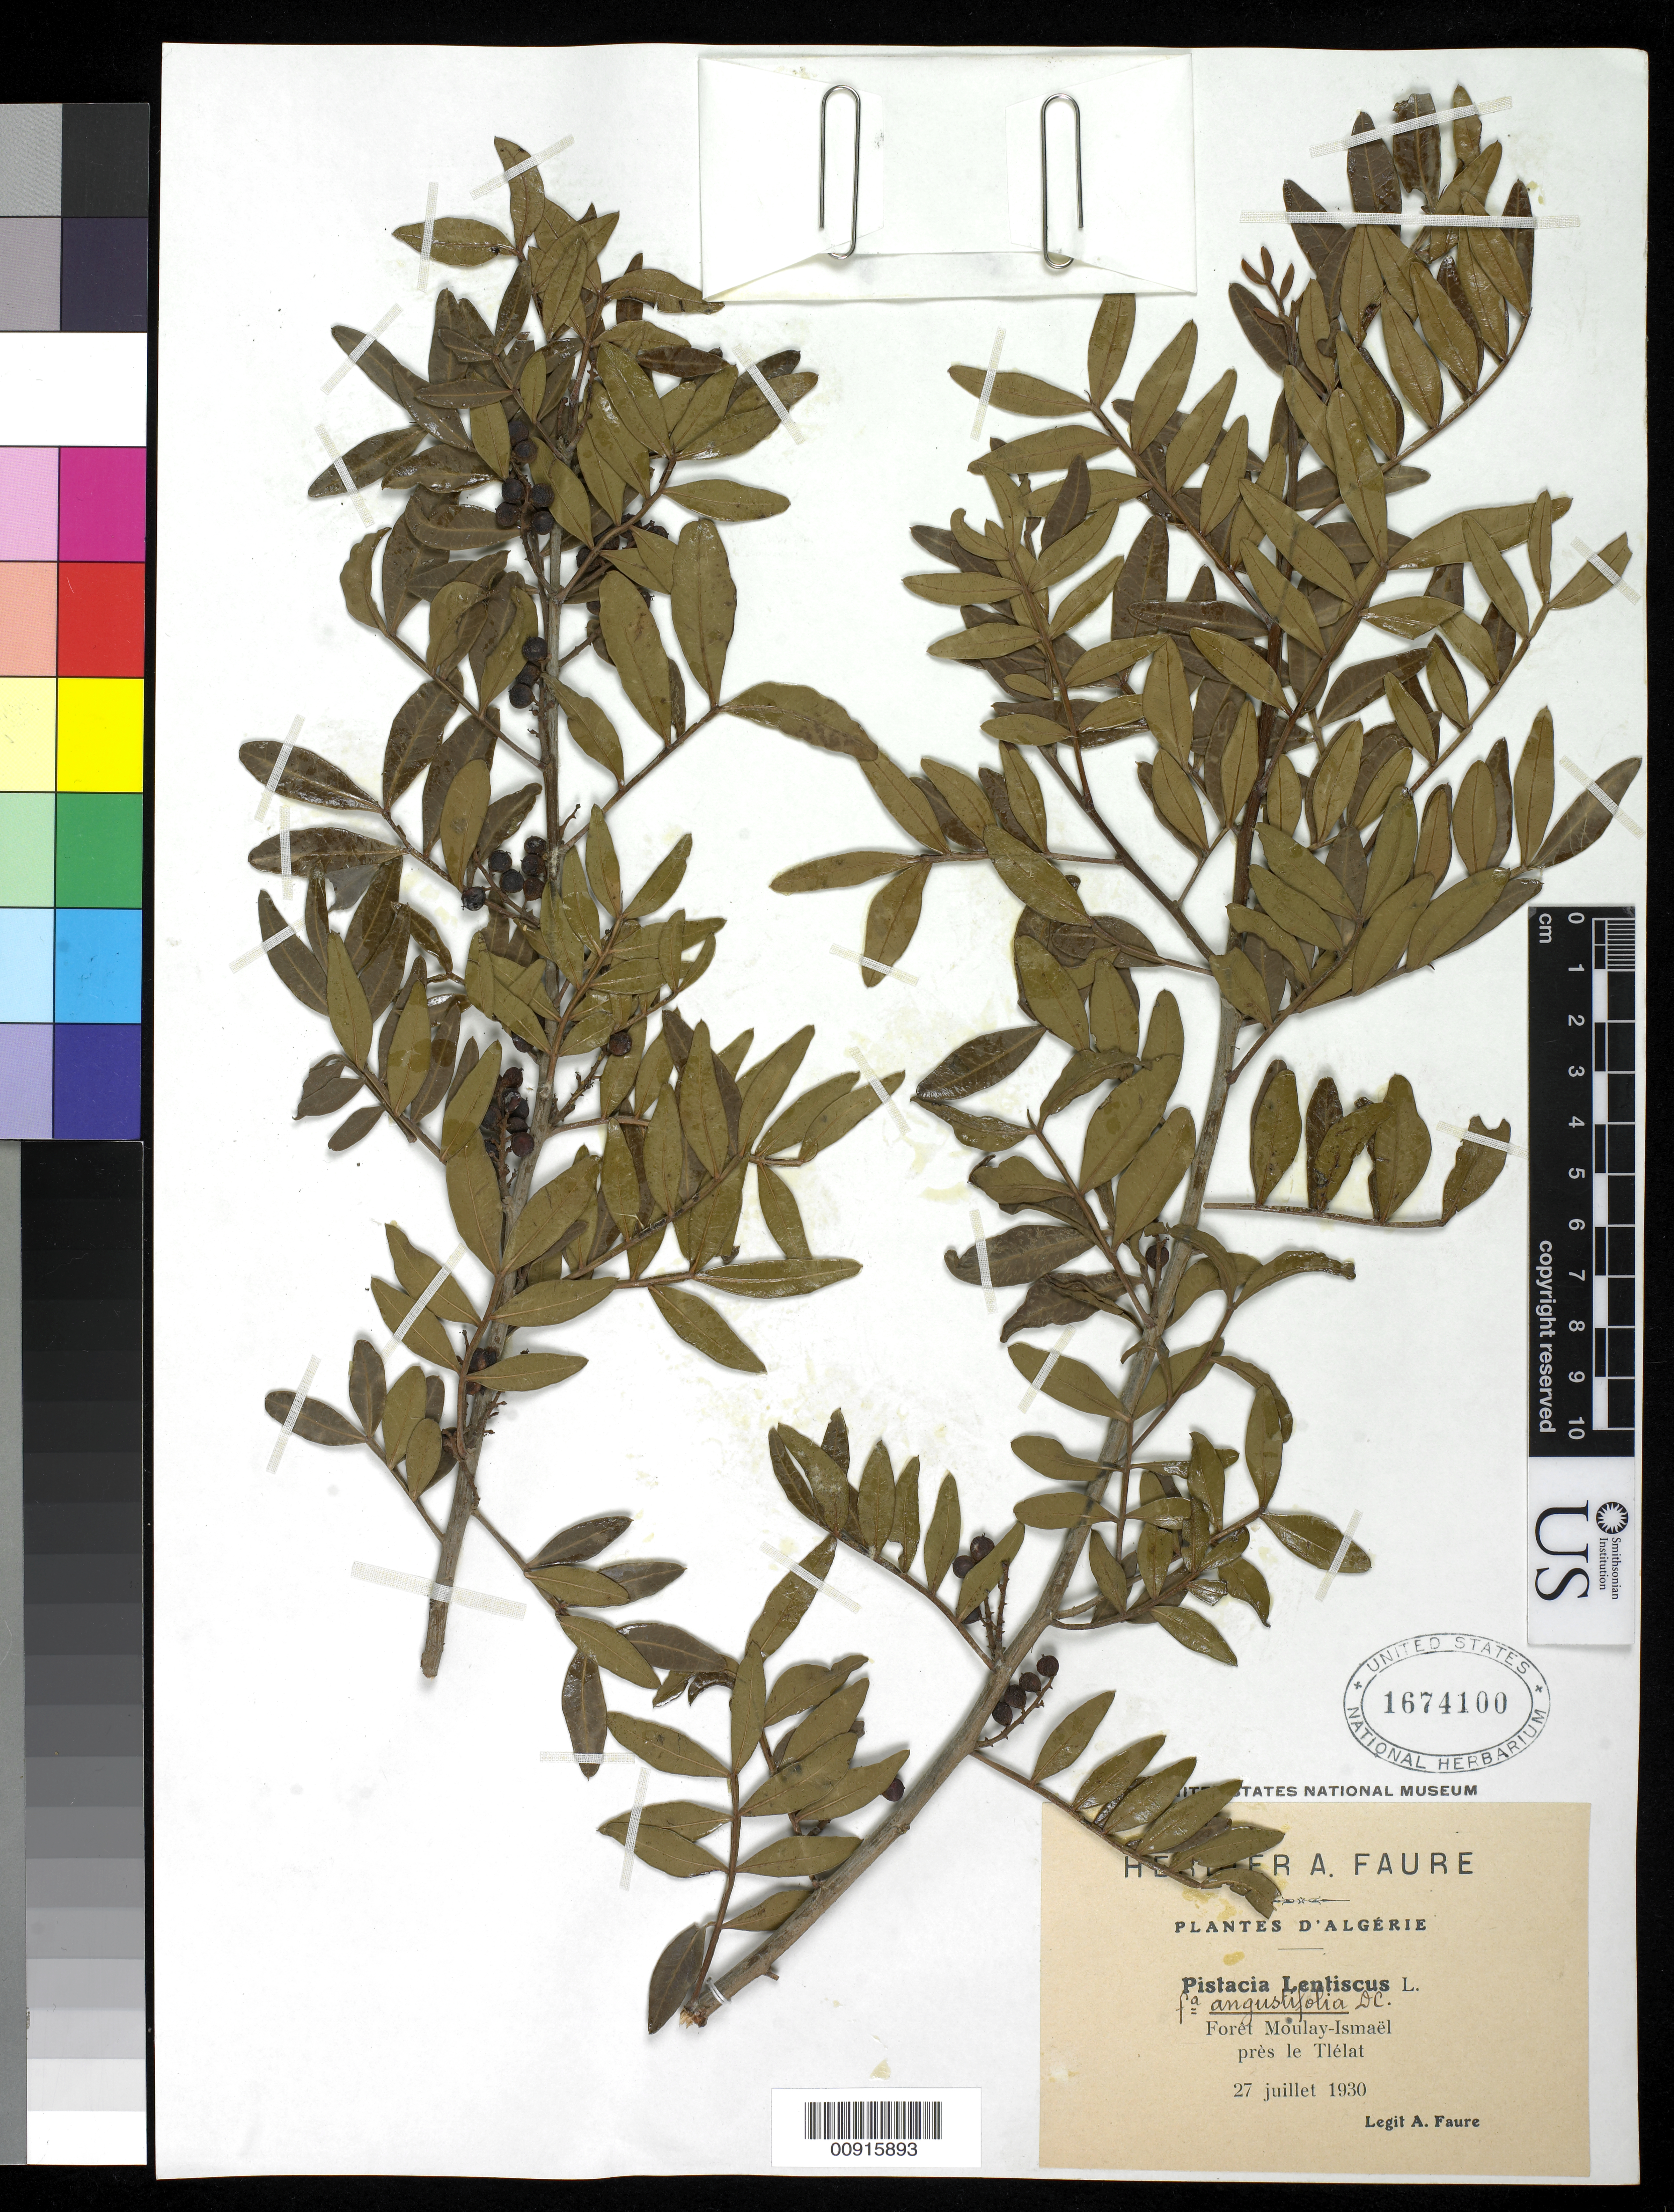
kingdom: Plantae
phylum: Tracheophyta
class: Magnoliopsida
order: Sapindales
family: Anacardiaceae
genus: Pistacia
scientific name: Pistacia lentiscus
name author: L.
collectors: A. Faure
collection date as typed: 27 Jul 1930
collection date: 1930-07-27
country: Algeria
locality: Foret Moulay-Ismaël près le Tléat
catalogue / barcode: US 1674100